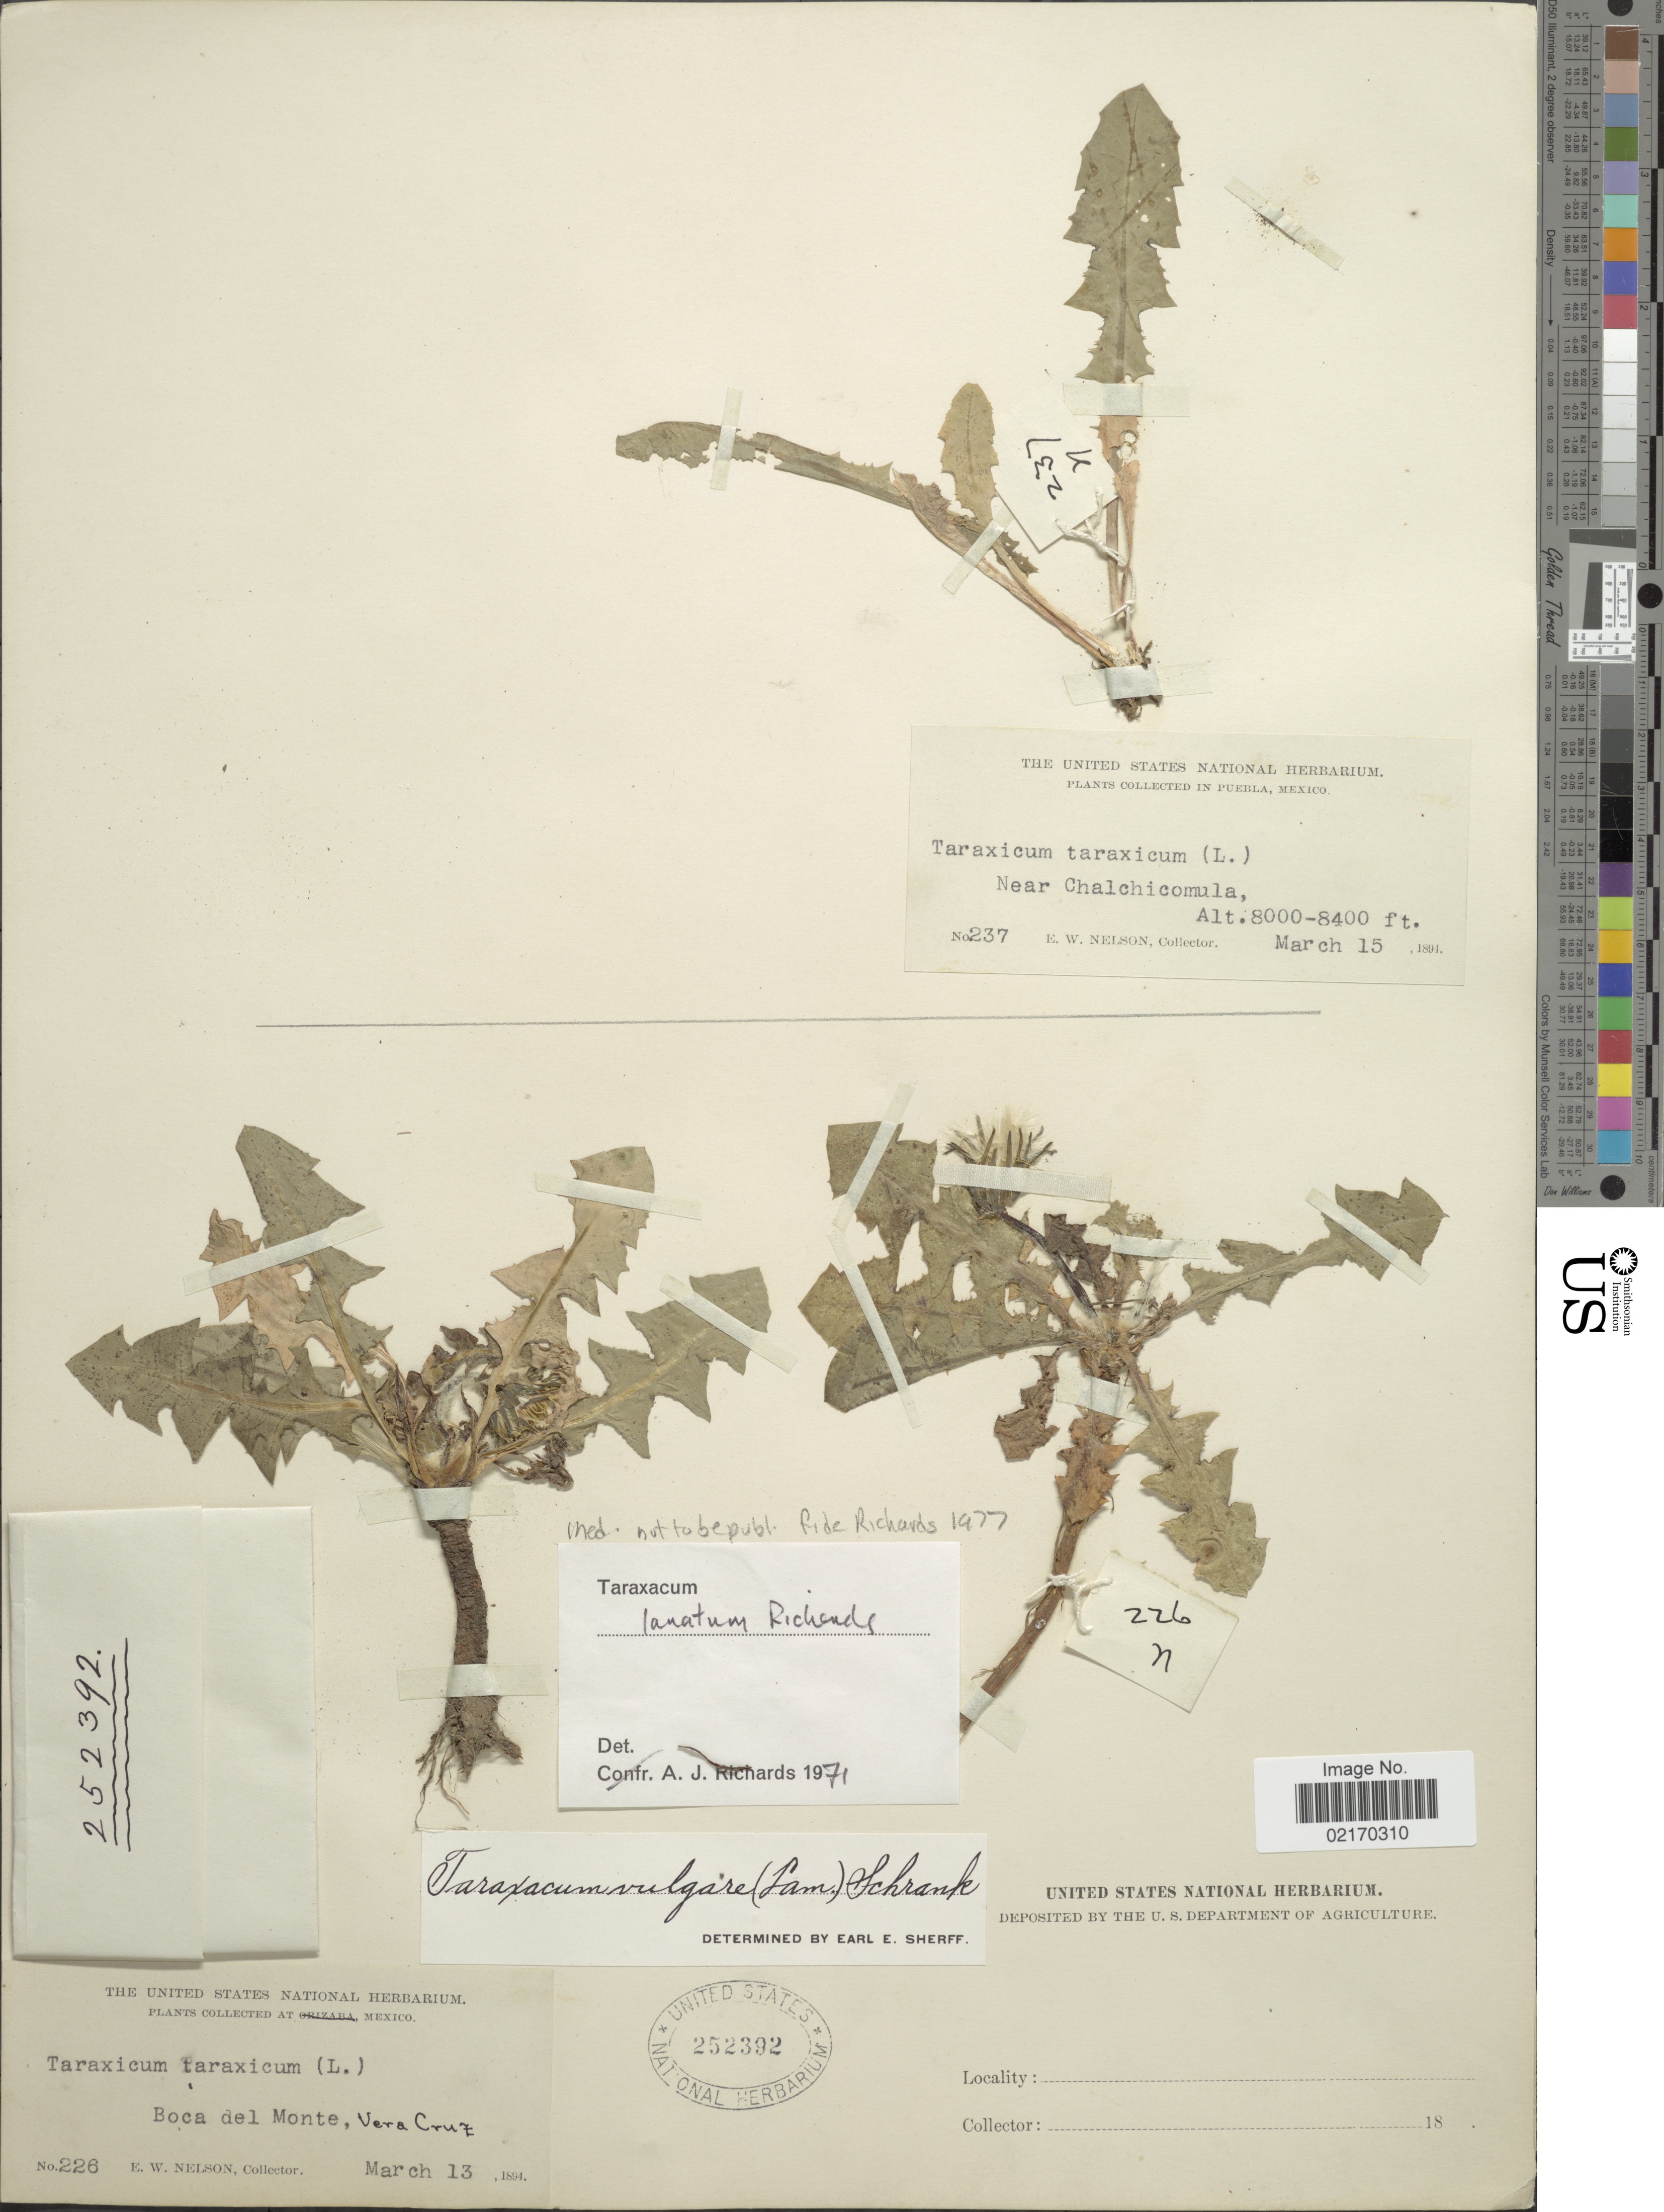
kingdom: Plantae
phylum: Tracheophyta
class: Magnoliopsida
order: Asterales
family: Asteraceae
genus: Taraxacum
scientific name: Taraxacum mexicanum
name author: DC.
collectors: E. W. Nelson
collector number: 237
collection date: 1894-03-15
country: Mexico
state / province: Puebla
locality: Near Chalchicomula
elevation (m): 8000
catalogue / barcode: US 252392-2